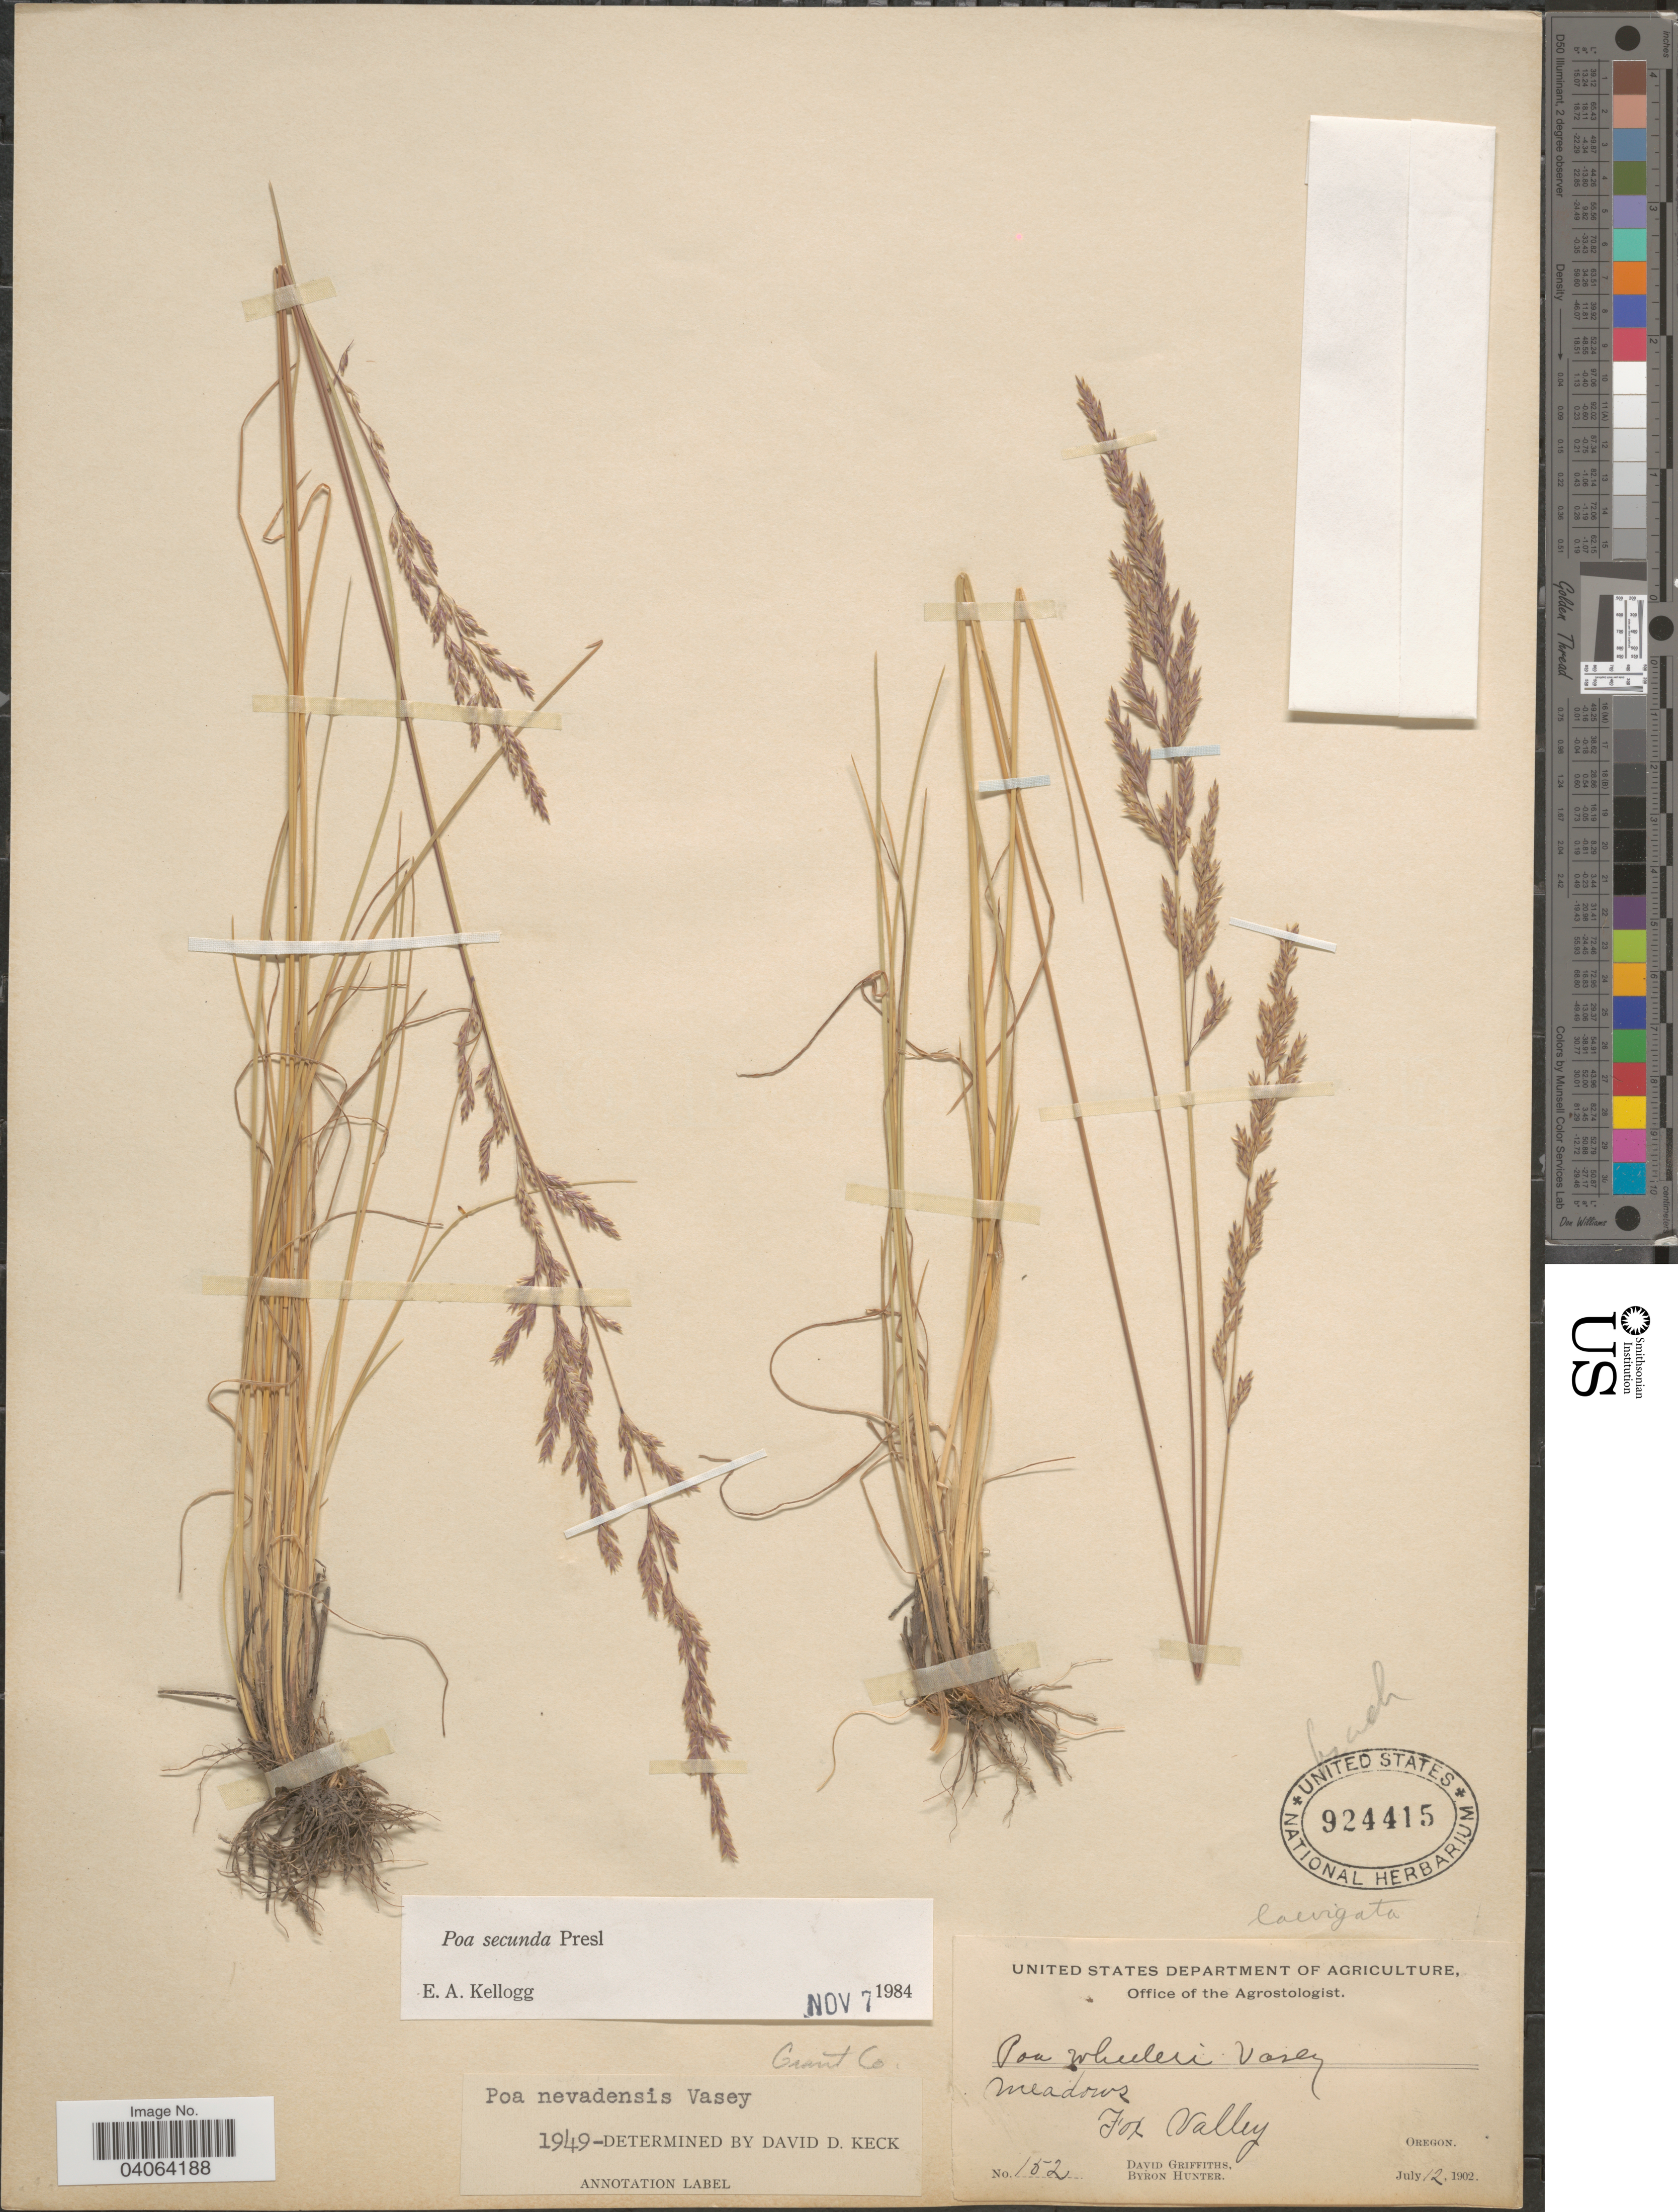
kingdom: Plantae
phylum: Tracheophyta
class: Liliopsida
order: Poales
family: Poaceae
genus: Poa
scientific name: Poa secunda subsp. juncifolia var. nevadensis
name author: (Vasey ex Scribn.) Soreng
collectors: D. Griffiths & B. Hunter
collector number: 152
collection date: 1902-07-12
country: United States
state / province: Oregon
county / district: Grant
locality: Grant Co. Fox Valley.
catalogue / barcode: US 924415